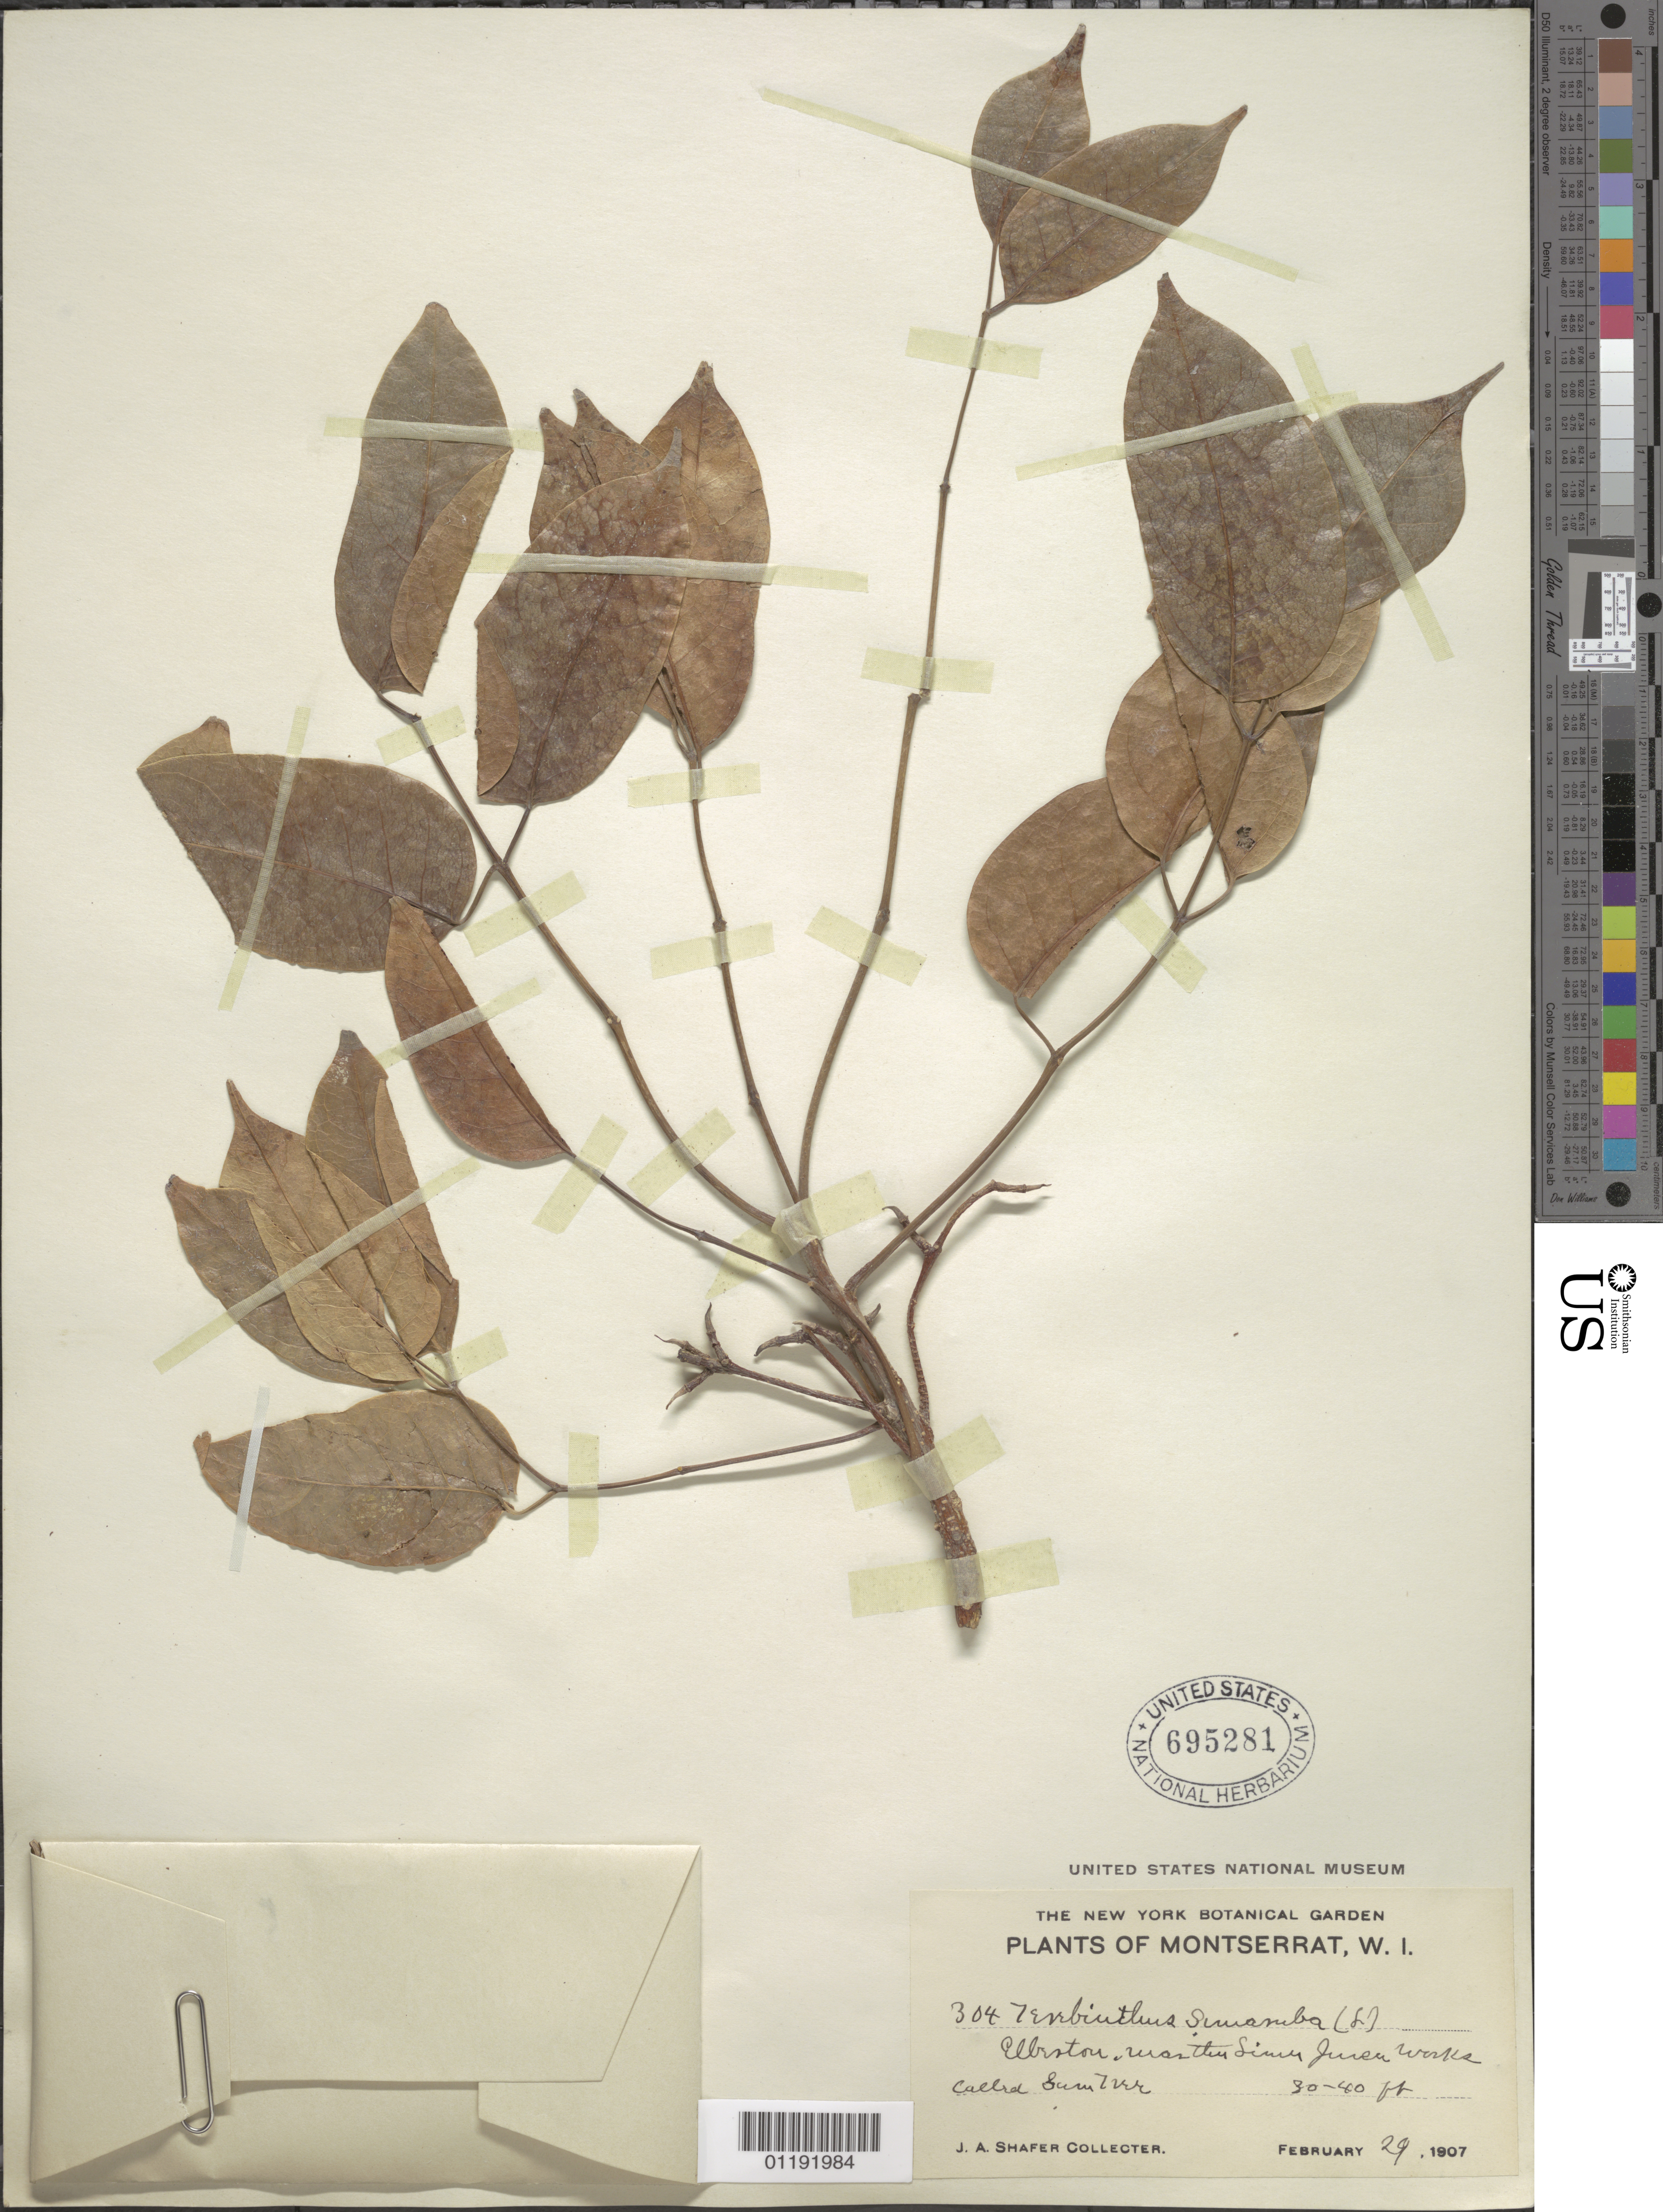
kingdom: Plantae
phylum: Tracheophyta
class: Magnoliopsida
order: Sapindales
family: Burseraceae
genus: Bursera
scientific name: Bursera simaruba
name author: (L.) Sarg.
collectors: J. A. Shafer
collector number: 304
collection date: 1907-02-28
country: Montserrat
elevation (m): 9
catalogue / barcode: US 695281